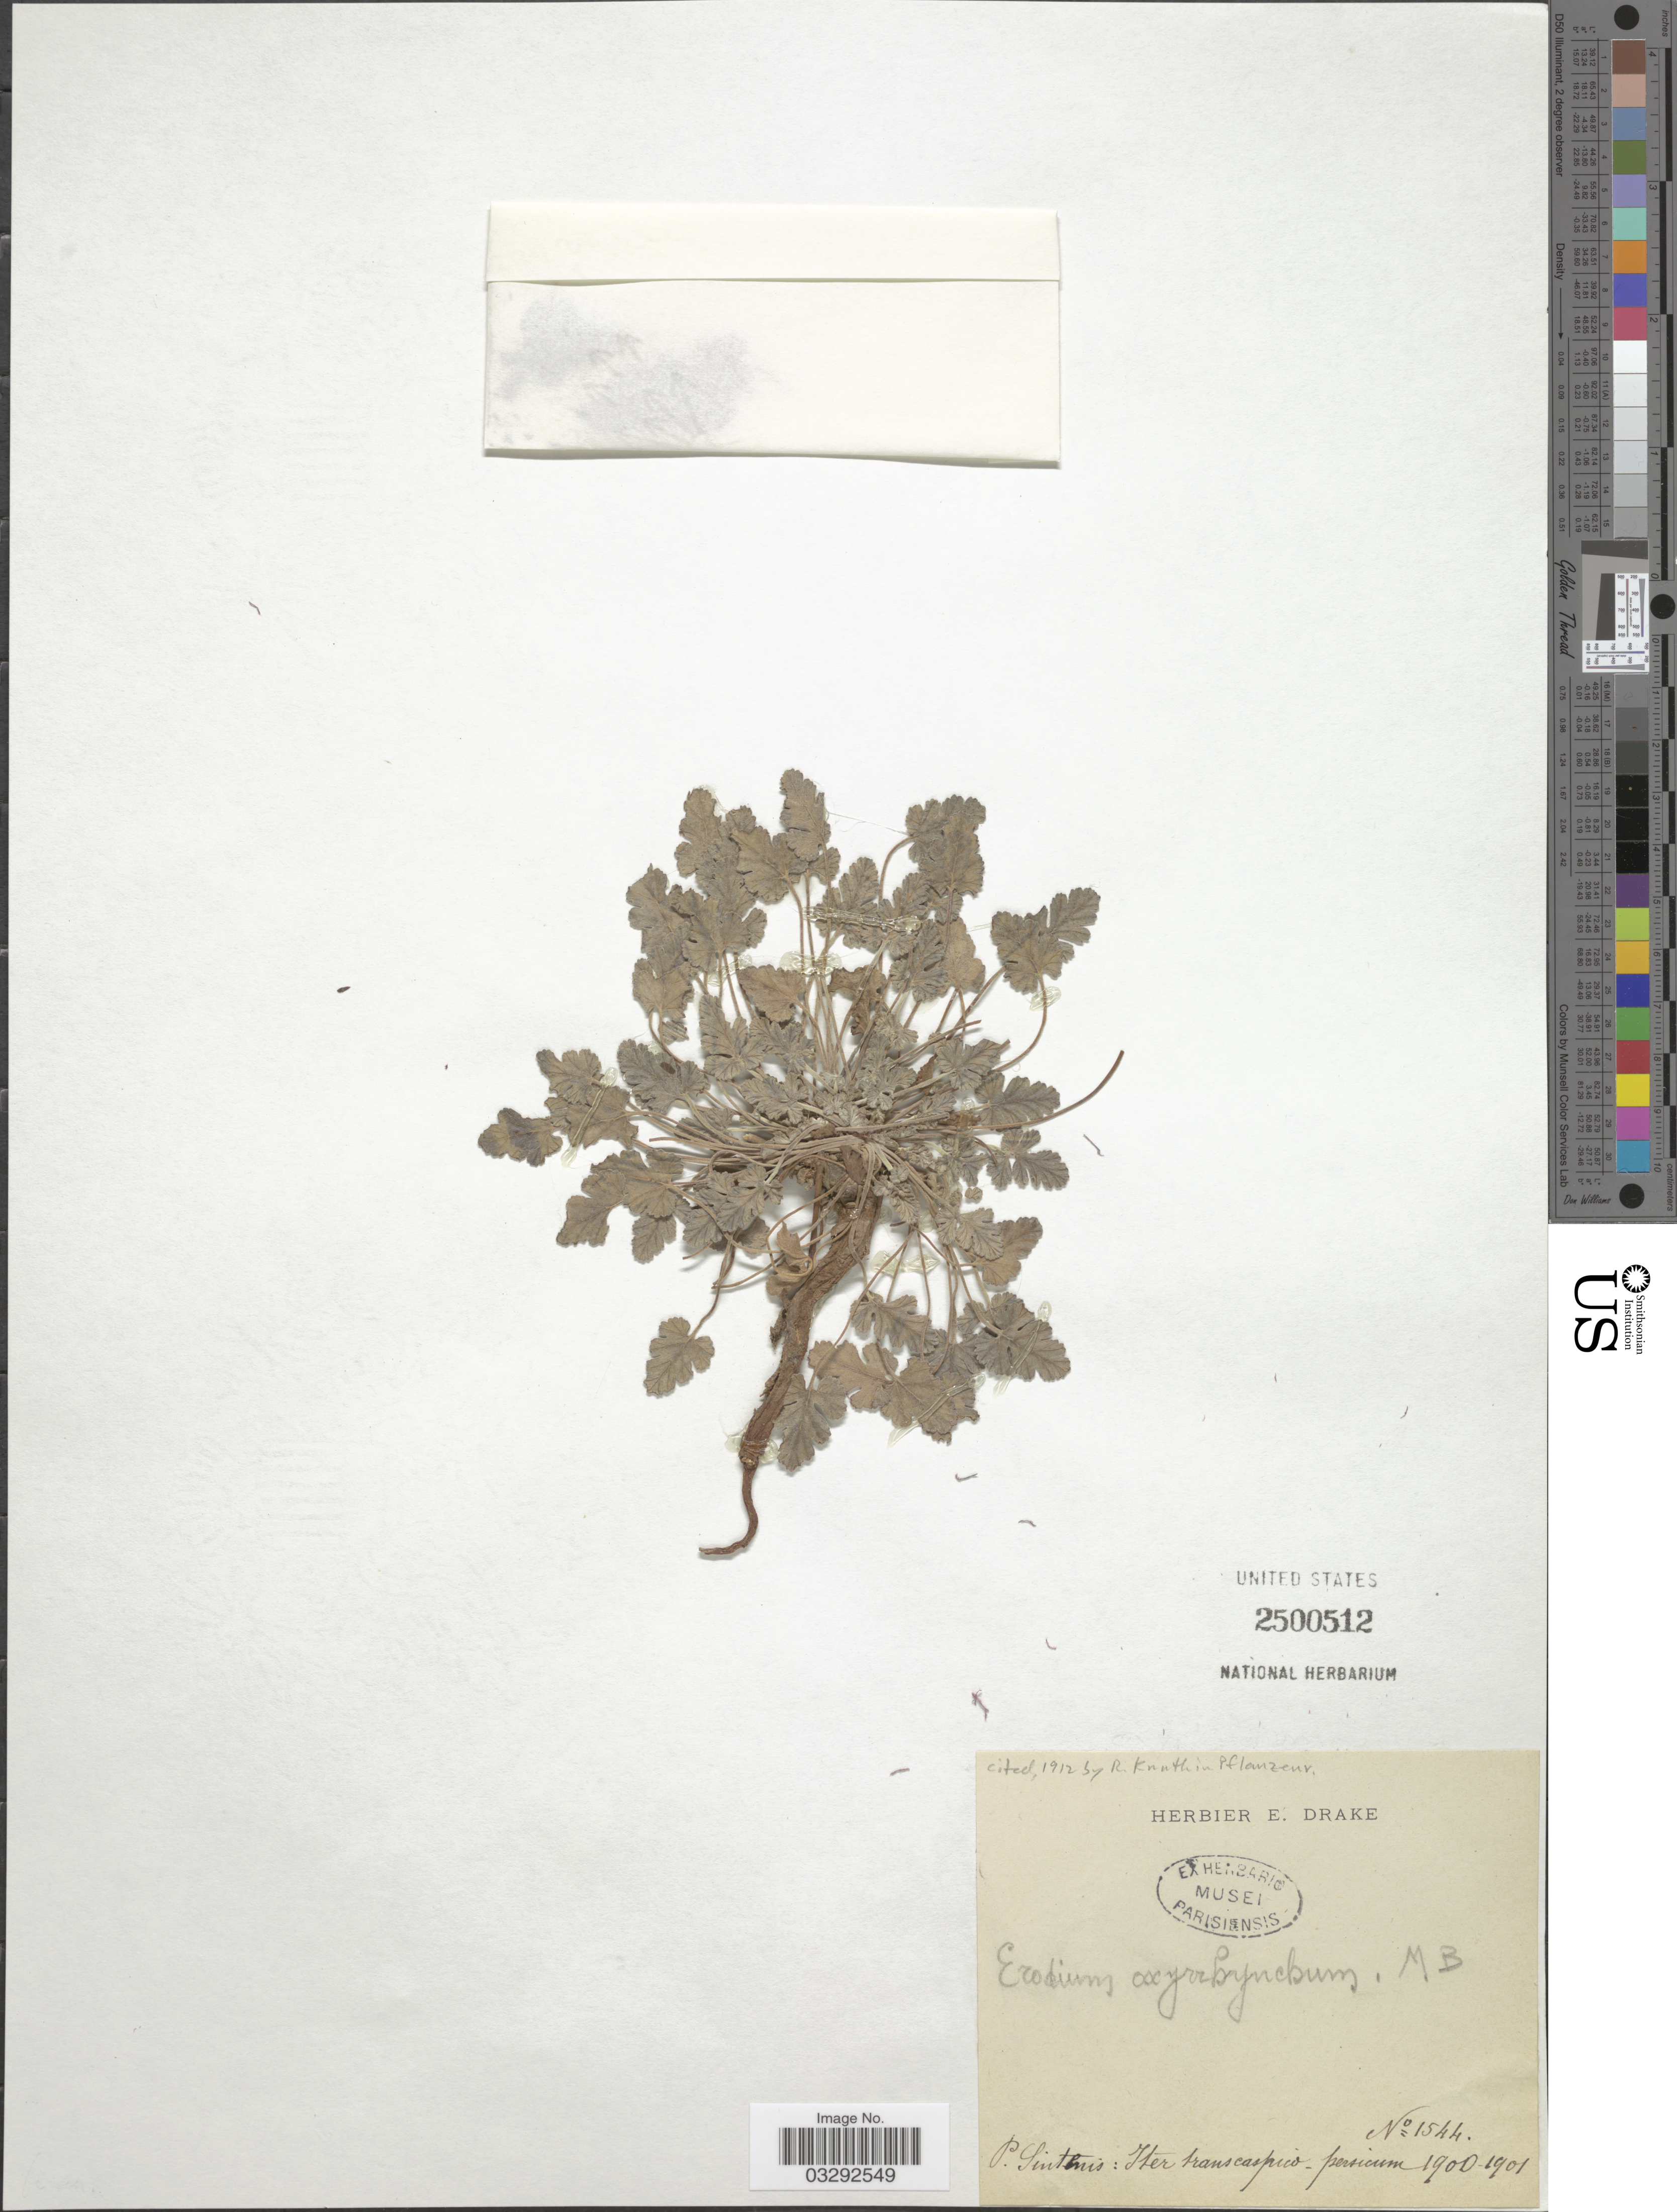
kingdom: Plantae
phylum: Tracheophyta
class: Magnoliopsida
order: Geraniales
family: Geraniaceae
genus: Erodium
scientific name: Erodium oxyrhinchum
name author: M. Bieb.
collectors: P. Sintenis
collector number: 1544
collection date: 1900/1901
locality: Iter transcaspico - persicum.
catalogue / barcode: US 2500512